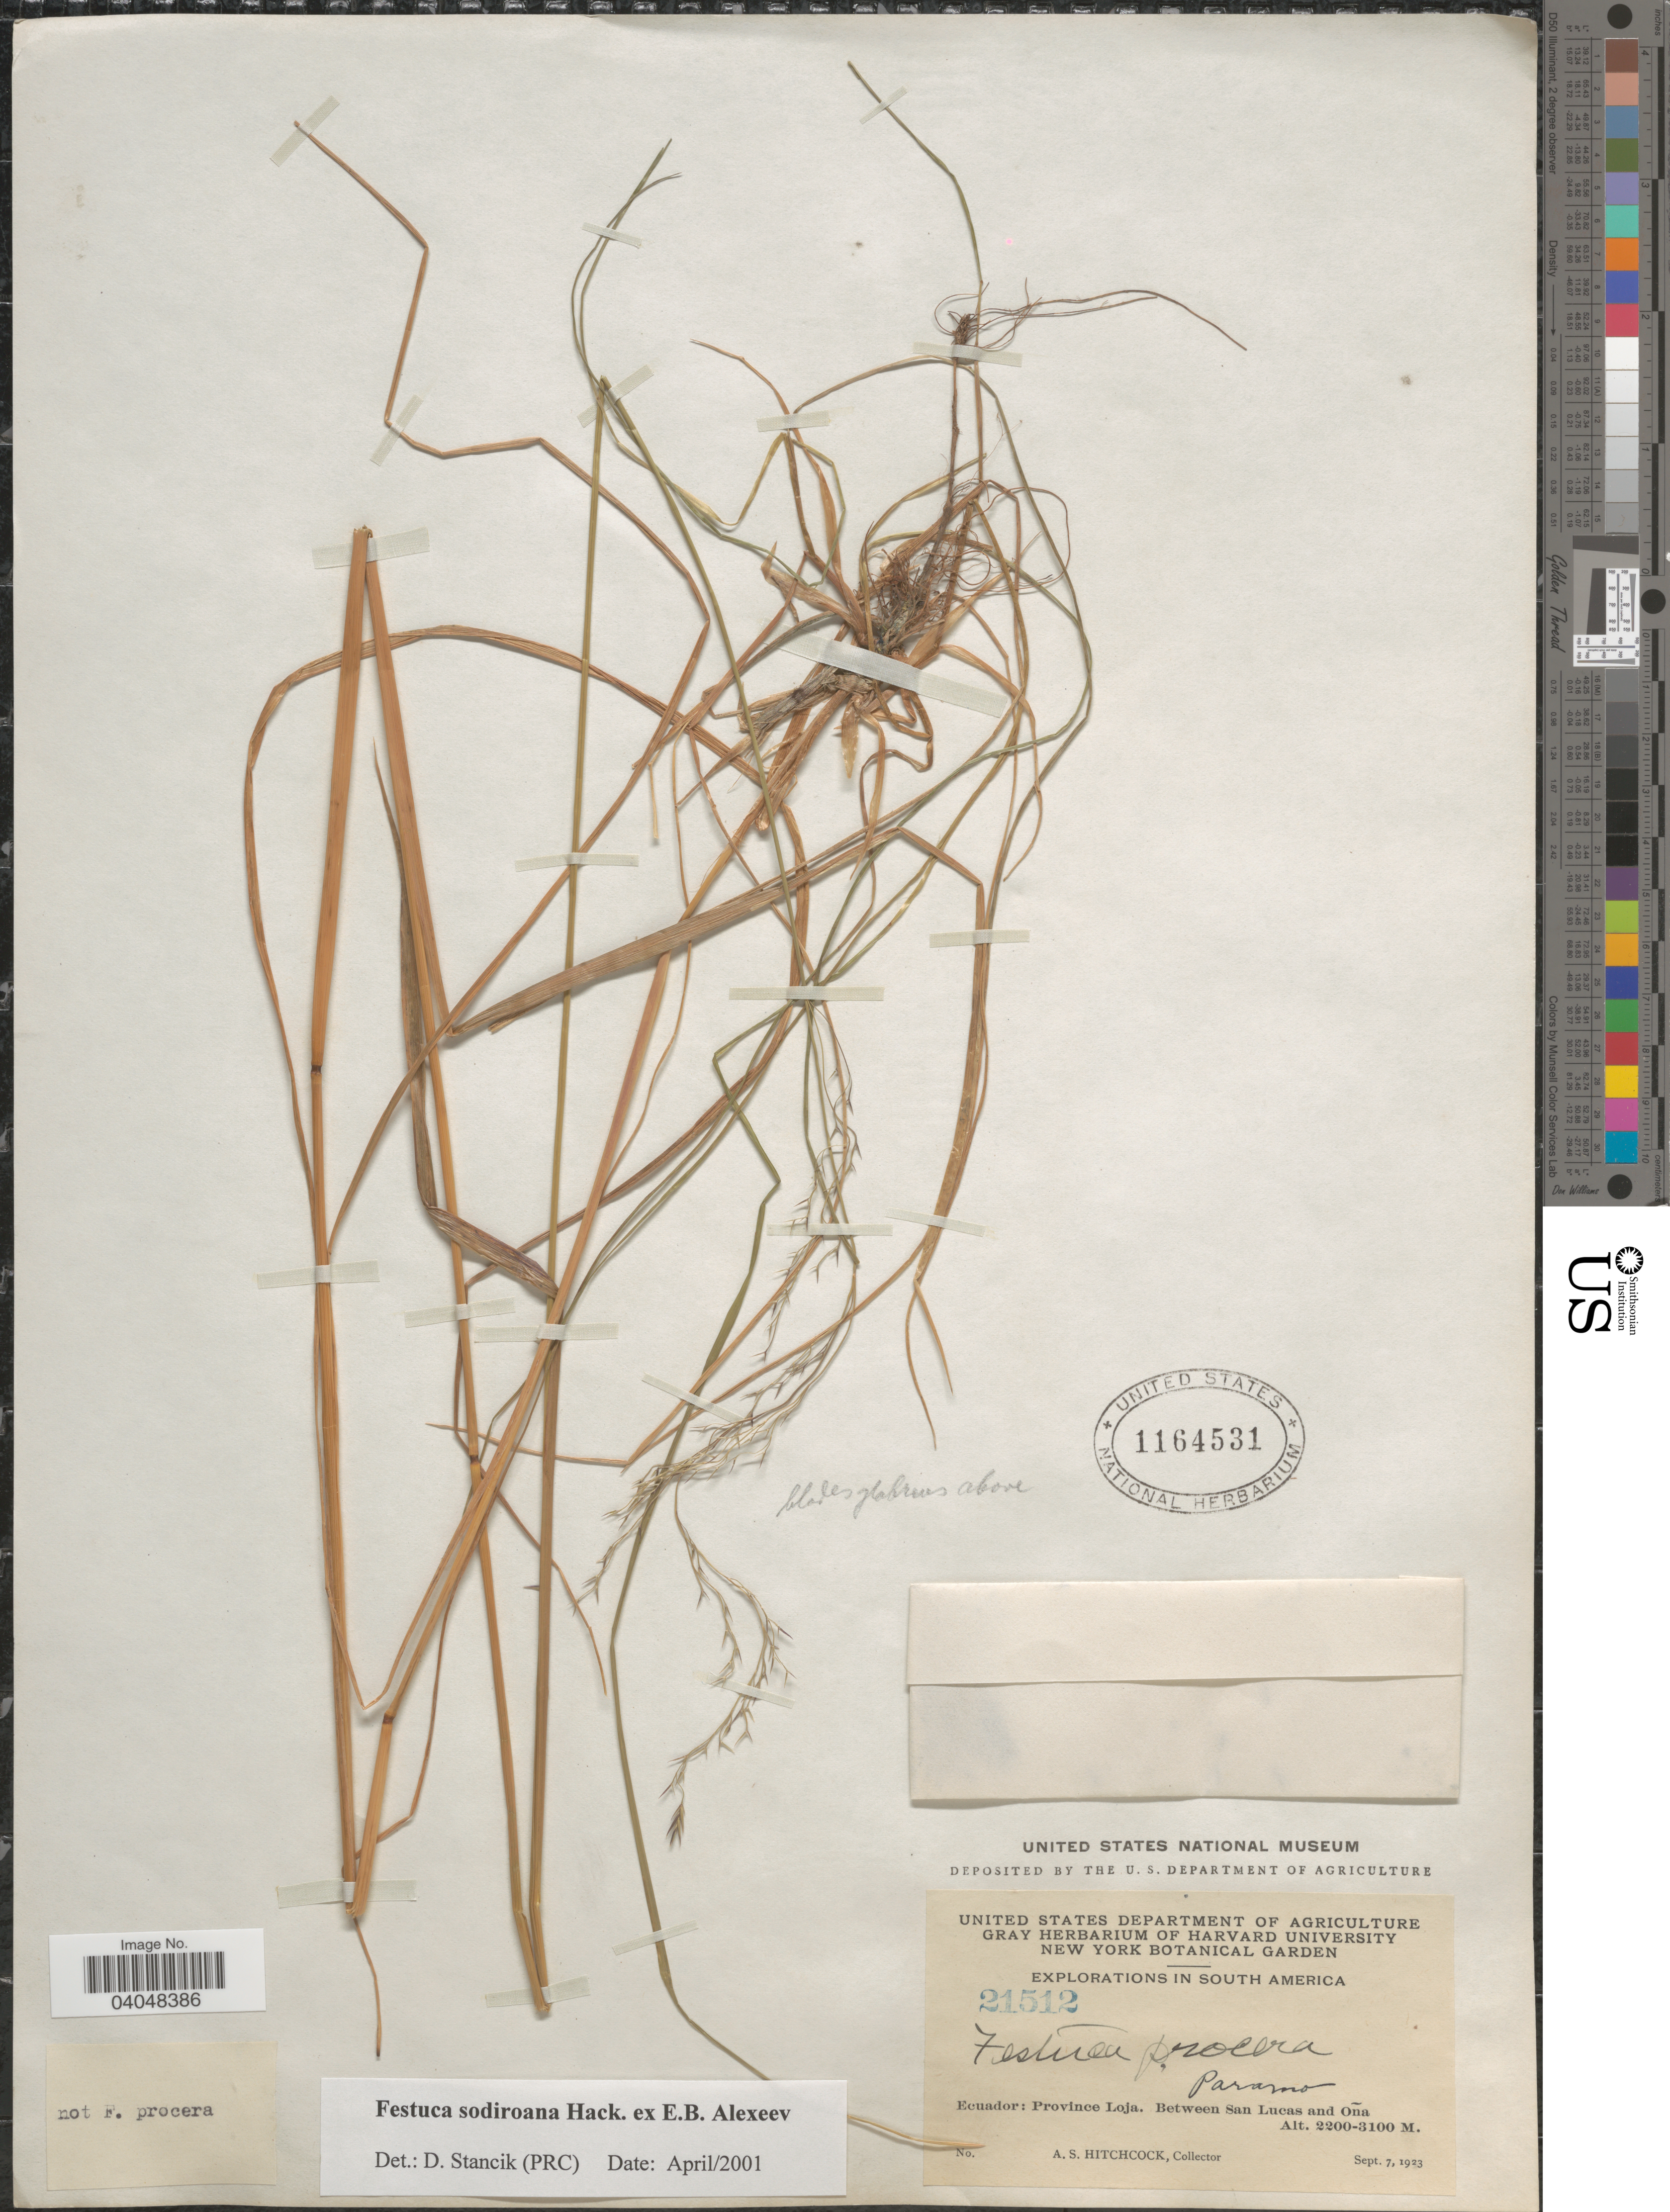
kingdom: Plantae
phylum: Tracheophyta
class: Liliopsida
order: Poales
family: Poaceae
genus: Festuca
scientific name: Festuca sodiroana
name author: Hack. ex E.B. Alexeev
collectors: A. S. Hitchcock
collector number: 21512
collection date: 1923-09-07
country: Ecuador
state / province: Loja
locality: Between San Lucas and Oña.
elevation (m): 2200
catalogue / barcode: US 1164531